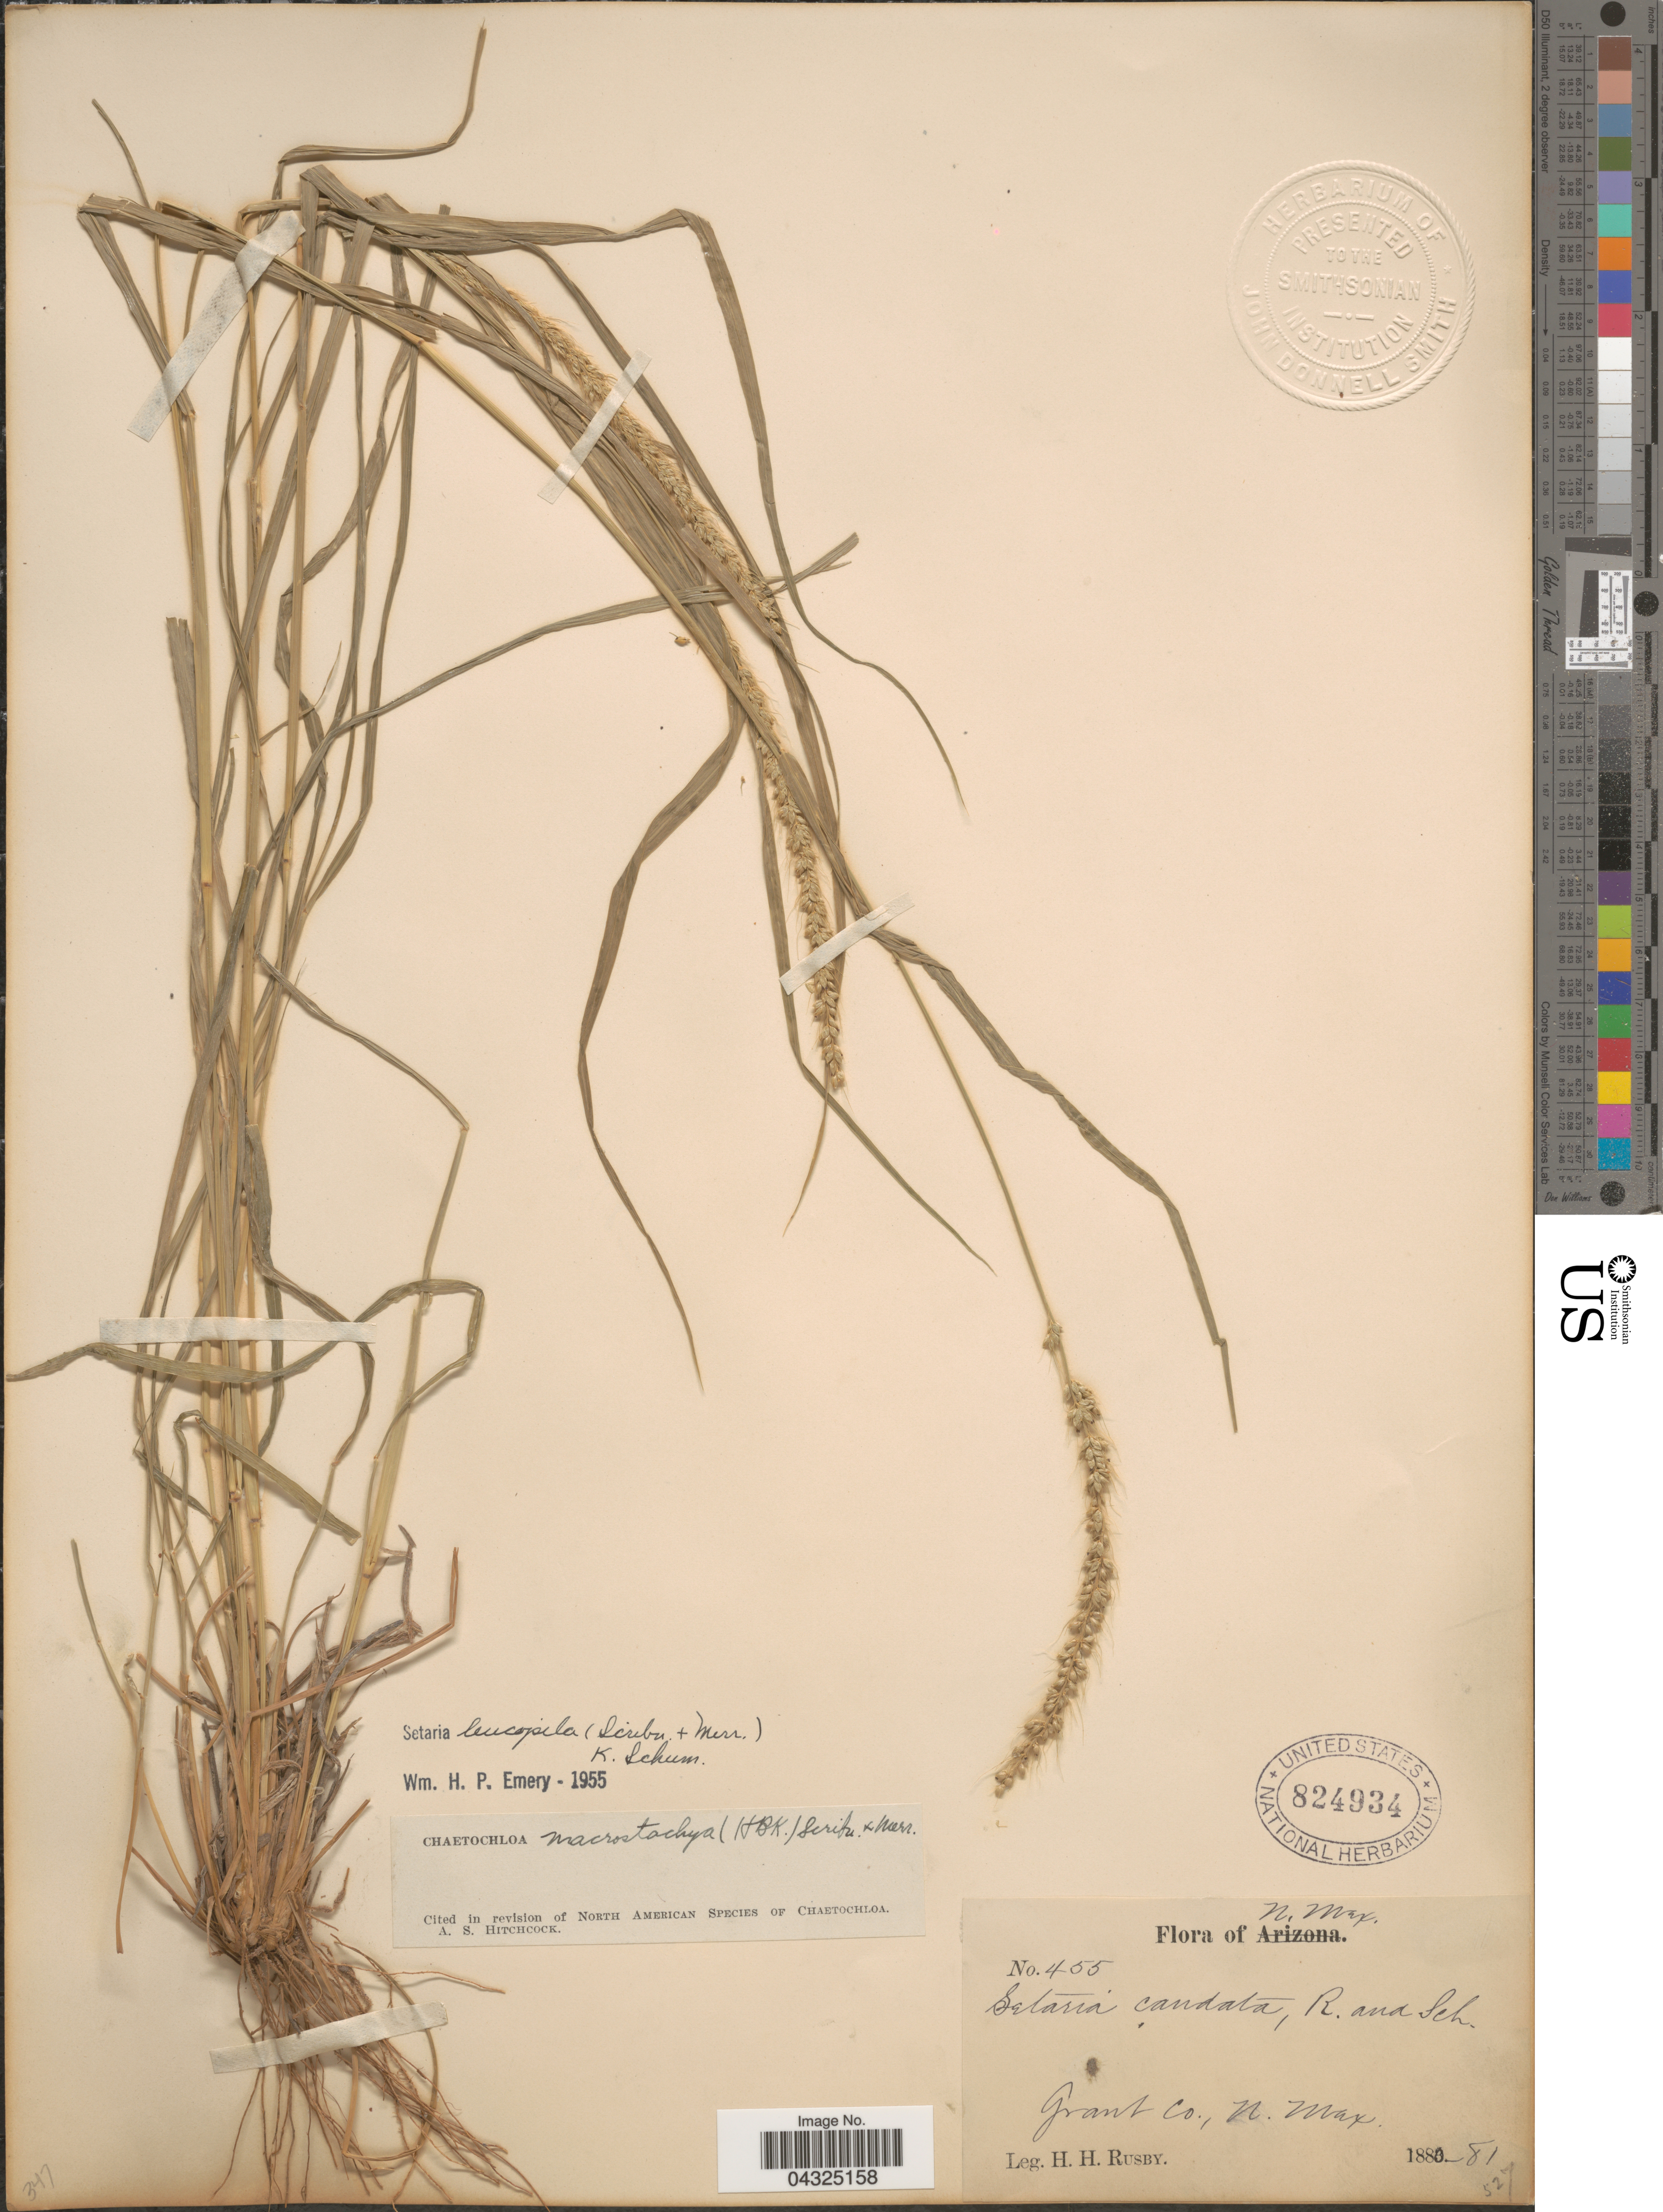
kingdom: Plantae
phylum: Tracheophyta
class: Liliopsida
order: Poales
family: Poaceae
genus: Setaria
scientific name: Setaria leucopila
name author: (Scribn. & Merr.) K. Schum.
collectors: H. H. Rusby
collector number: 455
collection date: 1880/1881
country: United States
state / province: New Mexico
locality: Grant Co., N. Mex.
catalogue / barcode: US 824934